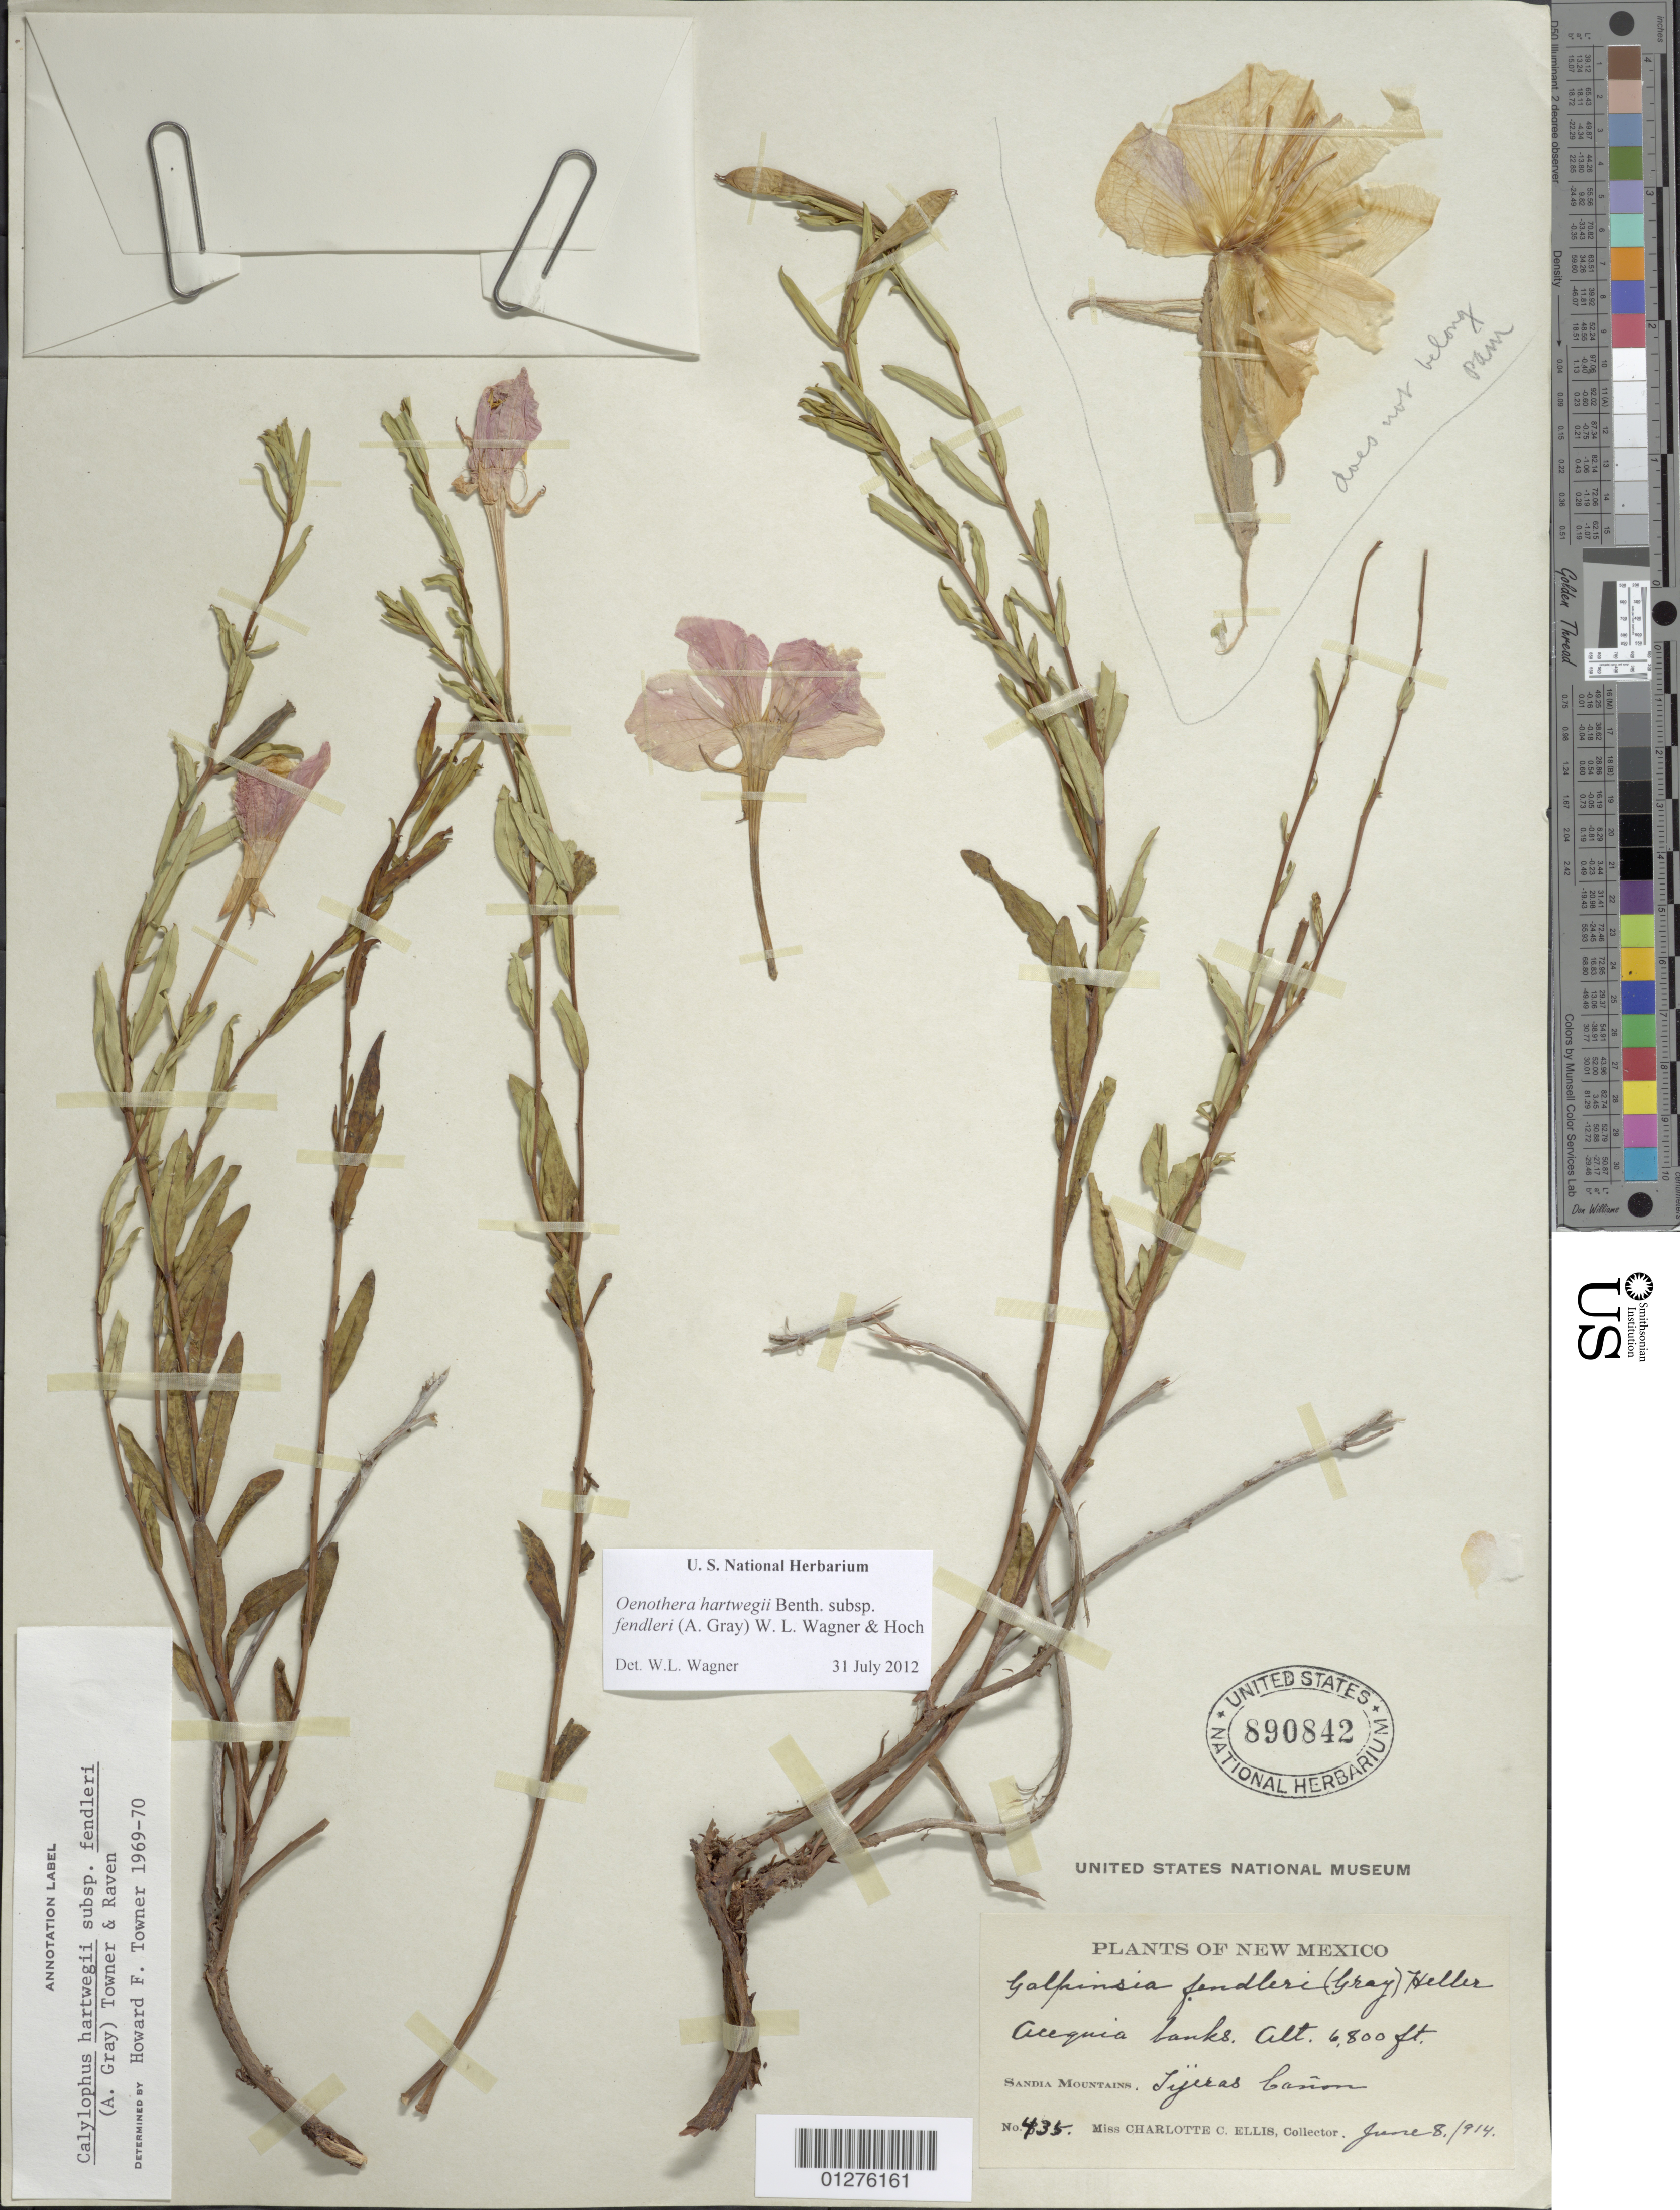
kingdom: Plantae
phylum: Tracheophyta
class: Magnoliopsida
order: Myrtales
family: Onagraceae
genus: Oenothera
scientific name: Oenothera hartwegii subsp. fendleri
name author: (A. Gray) W.L. Wagner & Hoch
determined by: Wagner, W. L., (BOT), Smithsonian Institution - National Museum of Natural History (UNITED STATES)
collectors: C. C. Ellis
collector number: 435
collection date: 1914-06-08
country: United States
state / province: New Mexico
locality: Sandia mts., Tijeras Canyon.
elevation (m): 2073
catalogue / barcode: US 890842